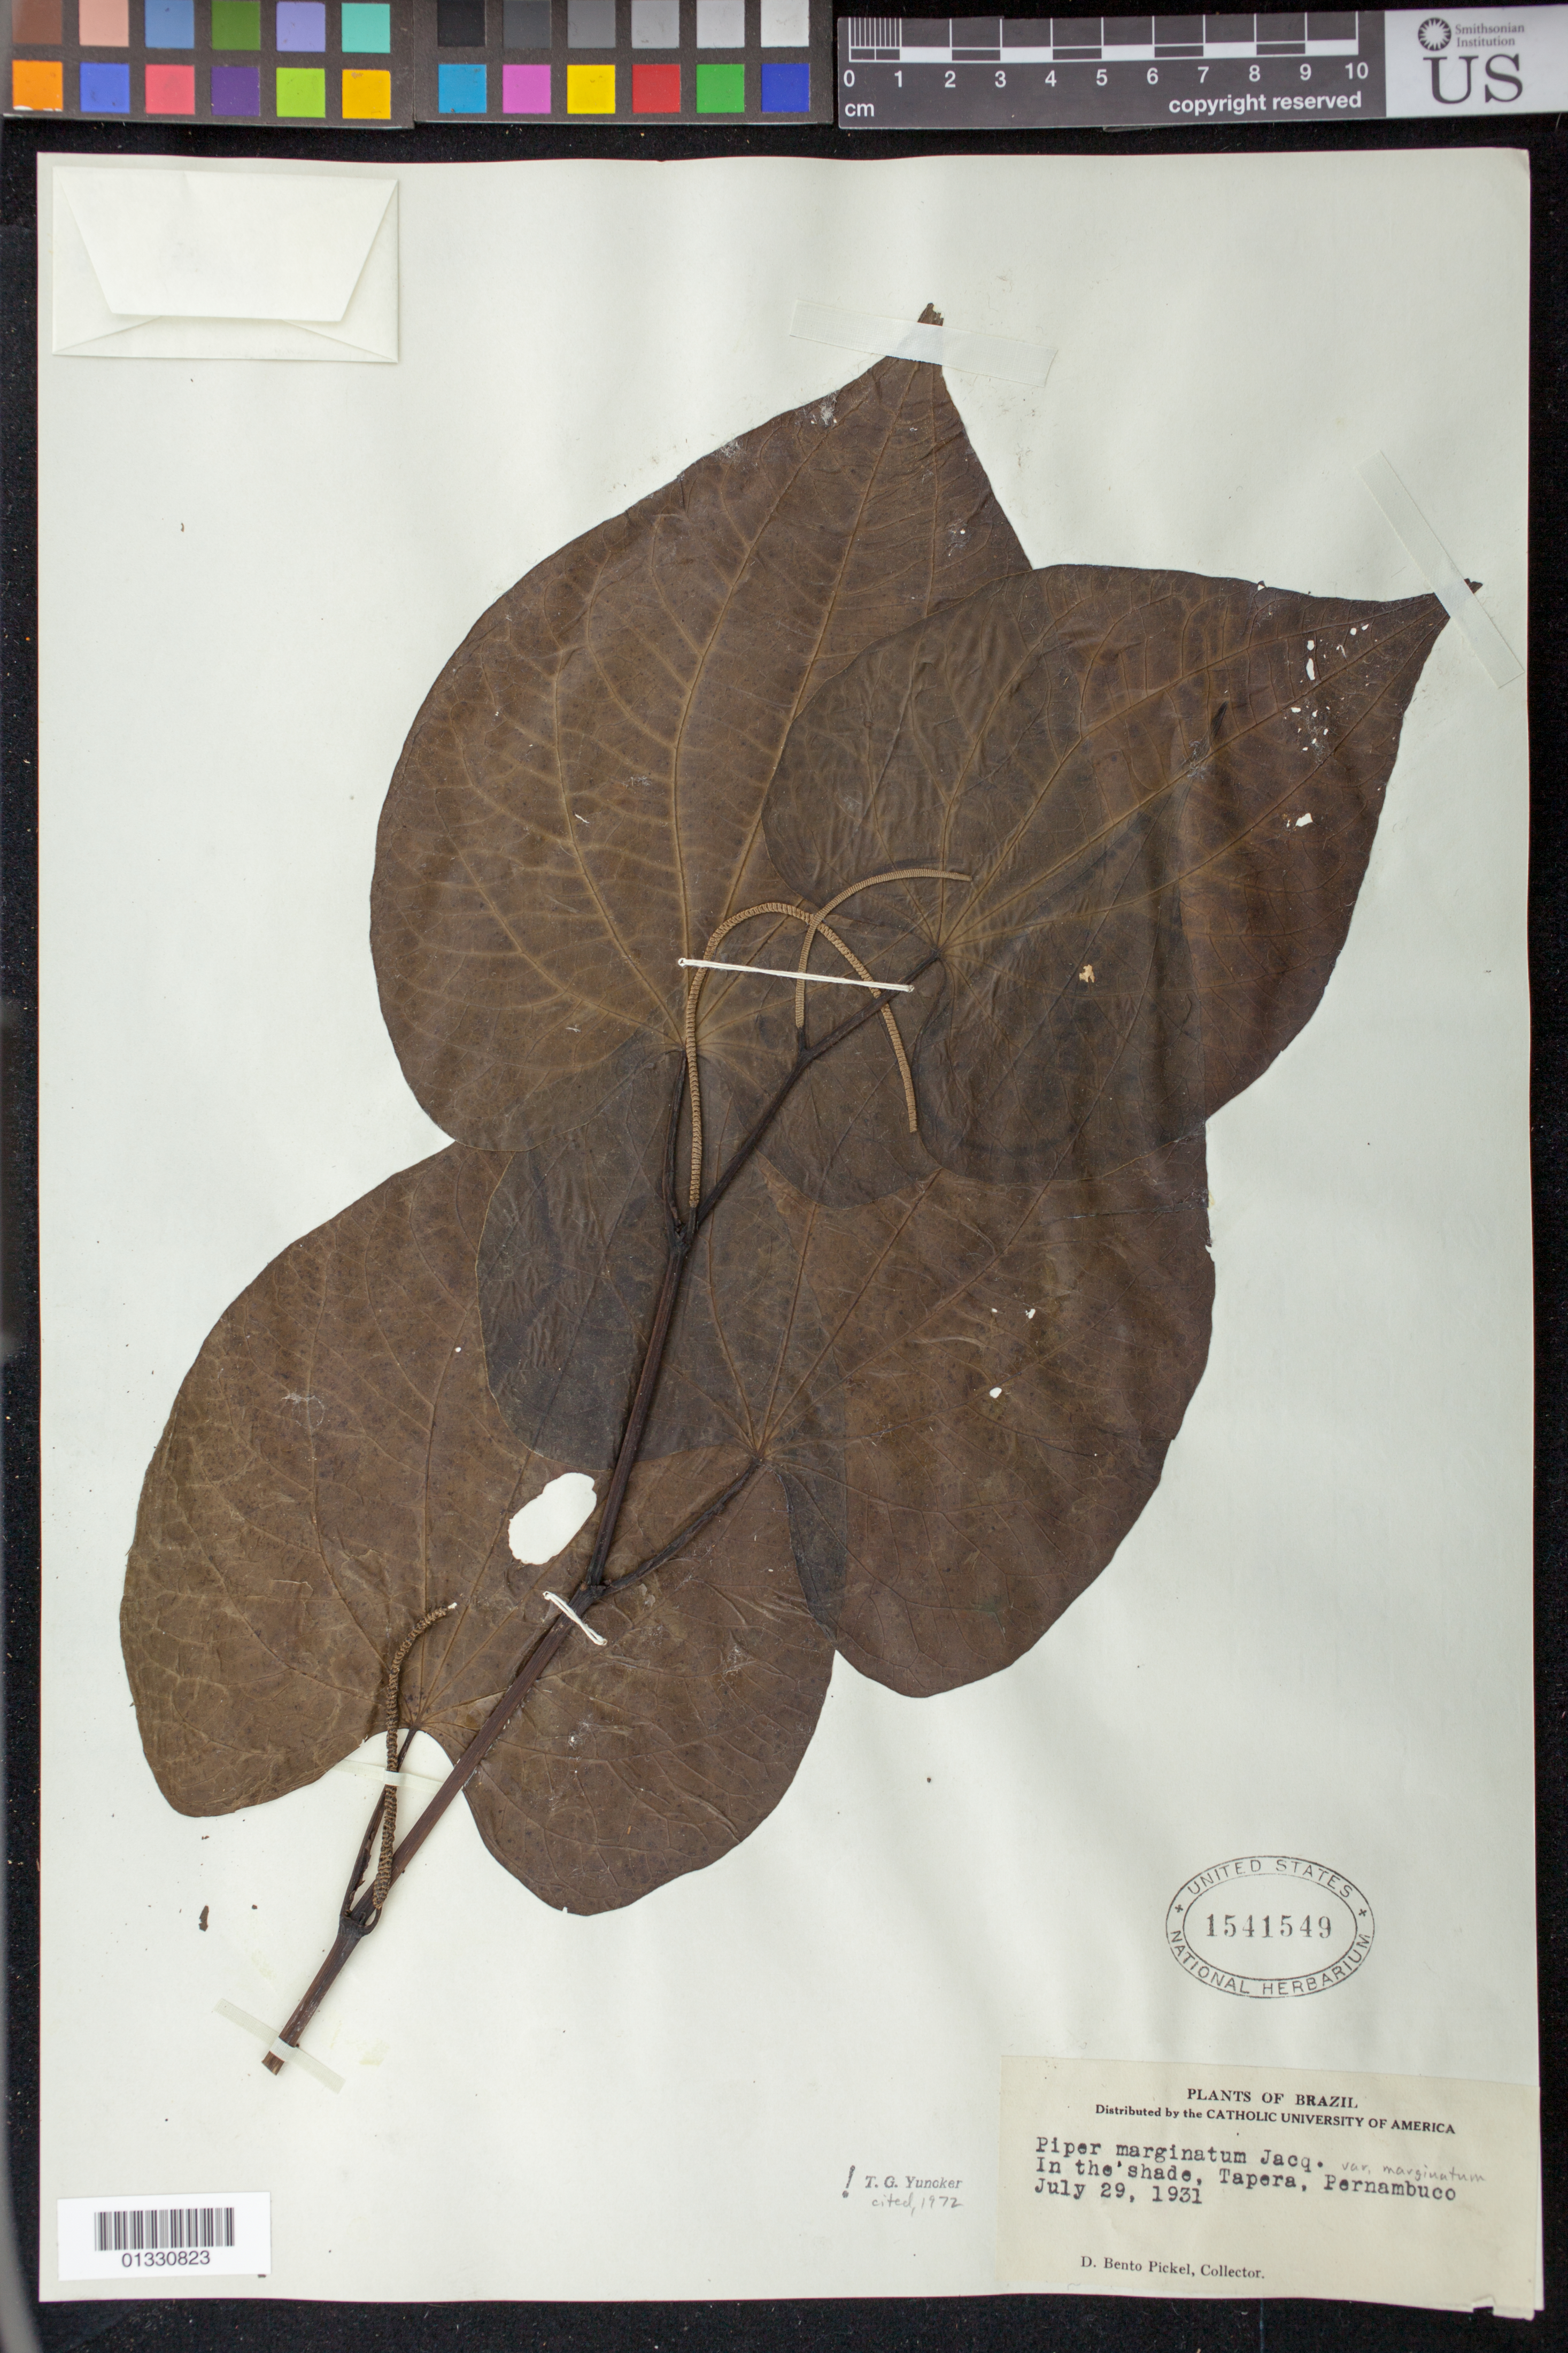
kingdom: Plantae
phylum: Tracheophyta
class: Magnoliopsida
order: Piperales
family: Piperaceae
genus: Piper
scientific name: Piper marginatum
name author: Jacq.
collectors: B. J. Pickel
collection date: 1931-07-29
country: Brazil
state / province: Pernambuco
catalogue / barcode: US 1541549